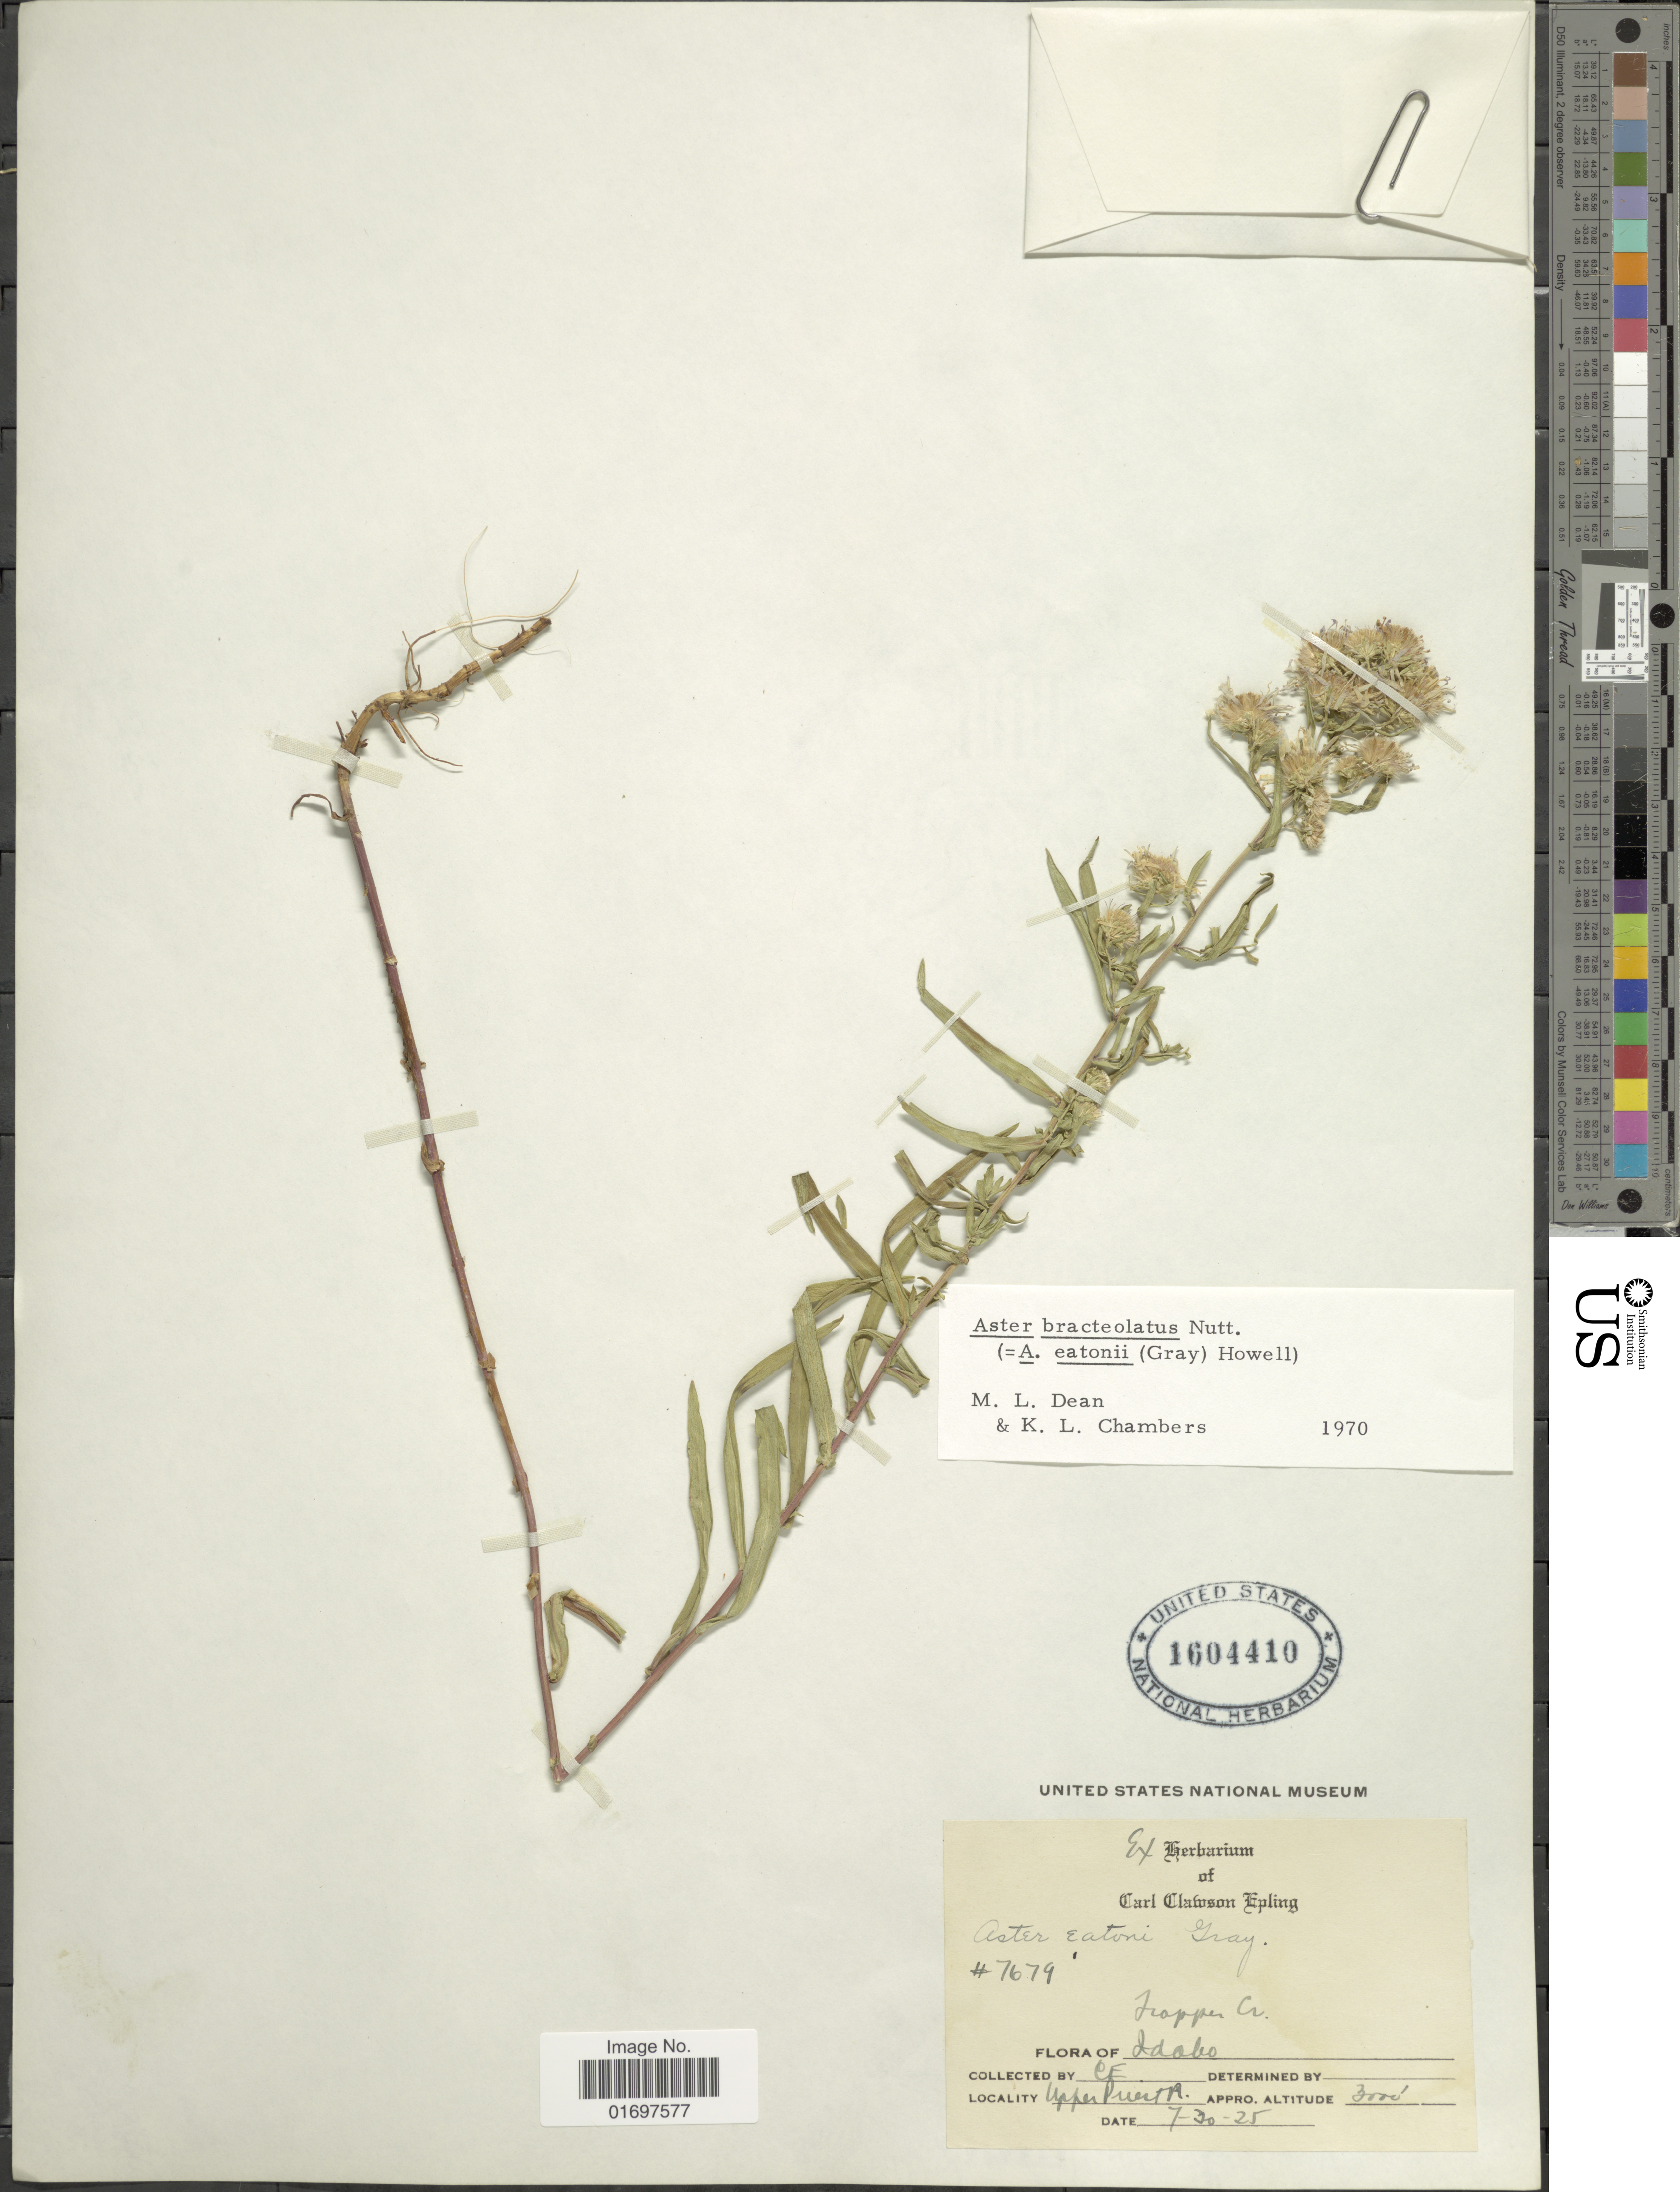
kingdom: Plantae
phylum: Tracheophyta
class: Magnoliopsida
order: Asterales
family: Asteraceae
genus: Symphyotrichum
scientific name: Symphyotrichum bracteolatum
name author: (Nutt.) G.L. Nesom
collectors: C. C. Epling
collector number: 7679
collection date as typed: Transcribed d/m/y: 30/7/25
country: United States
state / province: Idaho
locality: Upper Priest R.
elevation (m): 914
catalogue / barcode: US 1604410